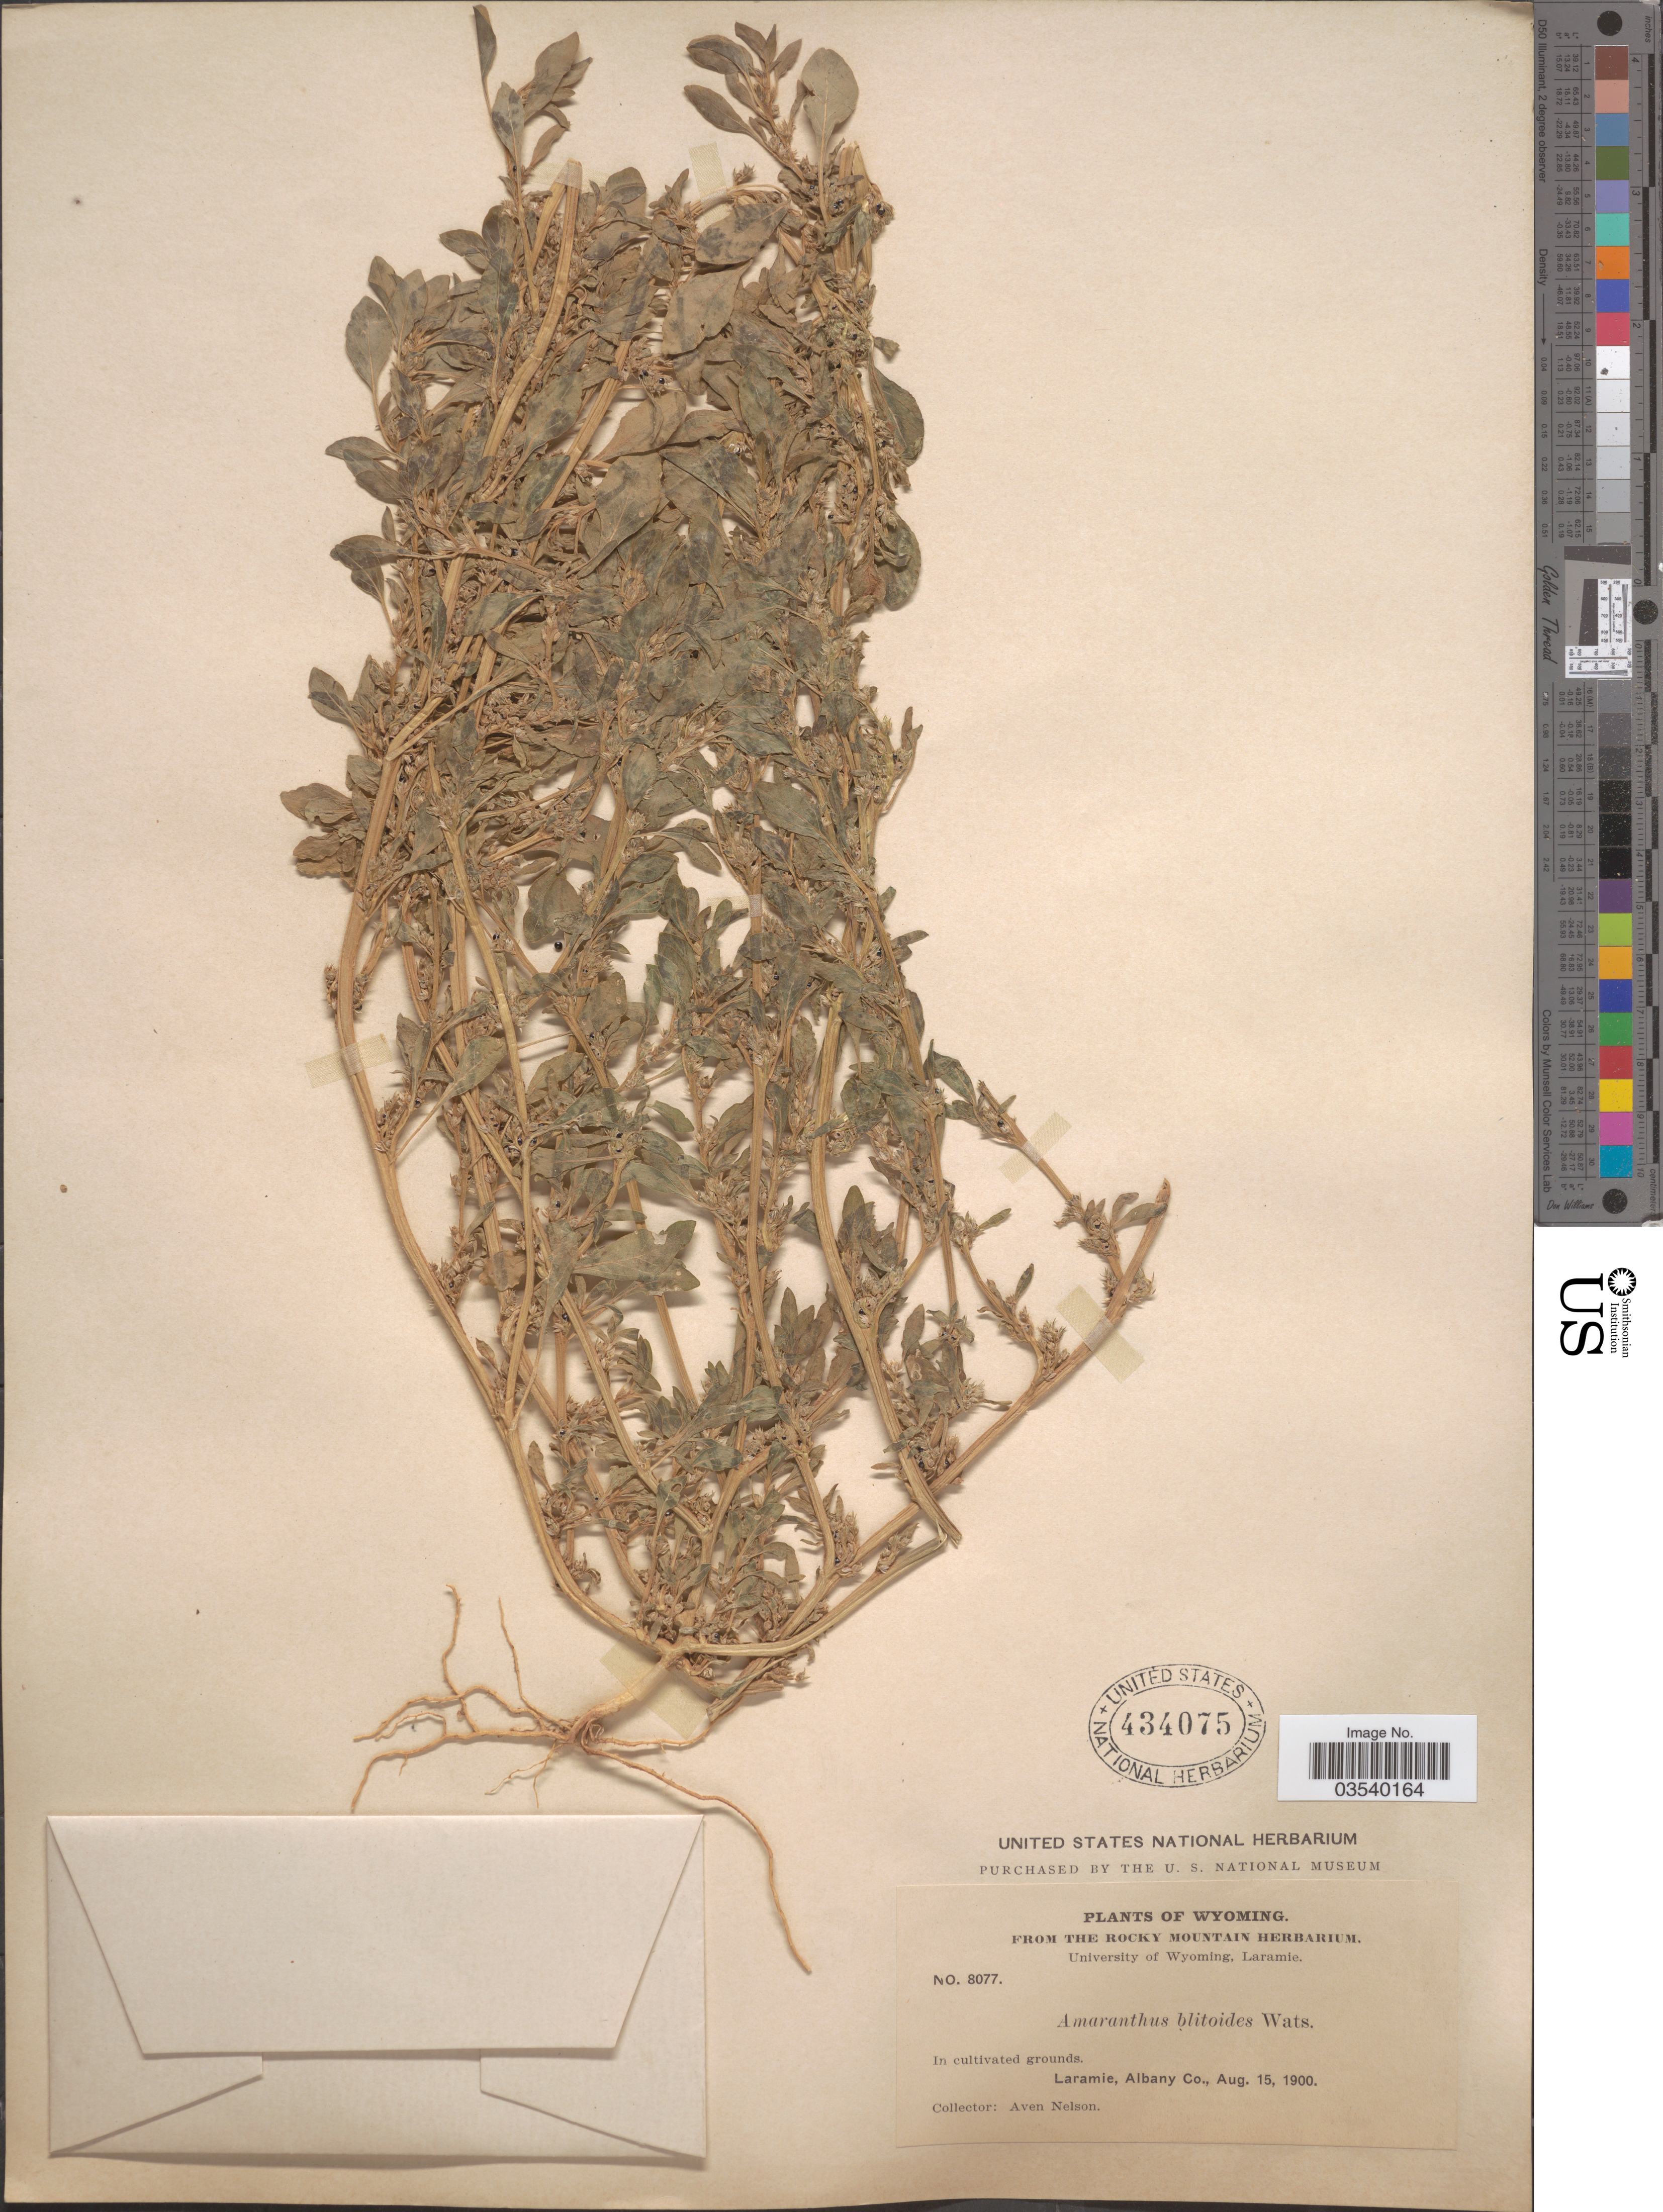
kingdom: Plantae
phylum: Tracheophyta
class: Magnoliopsida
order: Caryophyllales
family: Amaranthaceae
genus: Amaranthus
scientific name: Amaranthus blitoides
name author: S. Watson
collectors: A. Nelson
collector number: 8077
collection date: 1900-08-15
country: United States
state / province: Wyoming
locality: Laramie, Albany Co.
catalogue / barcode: US 434075